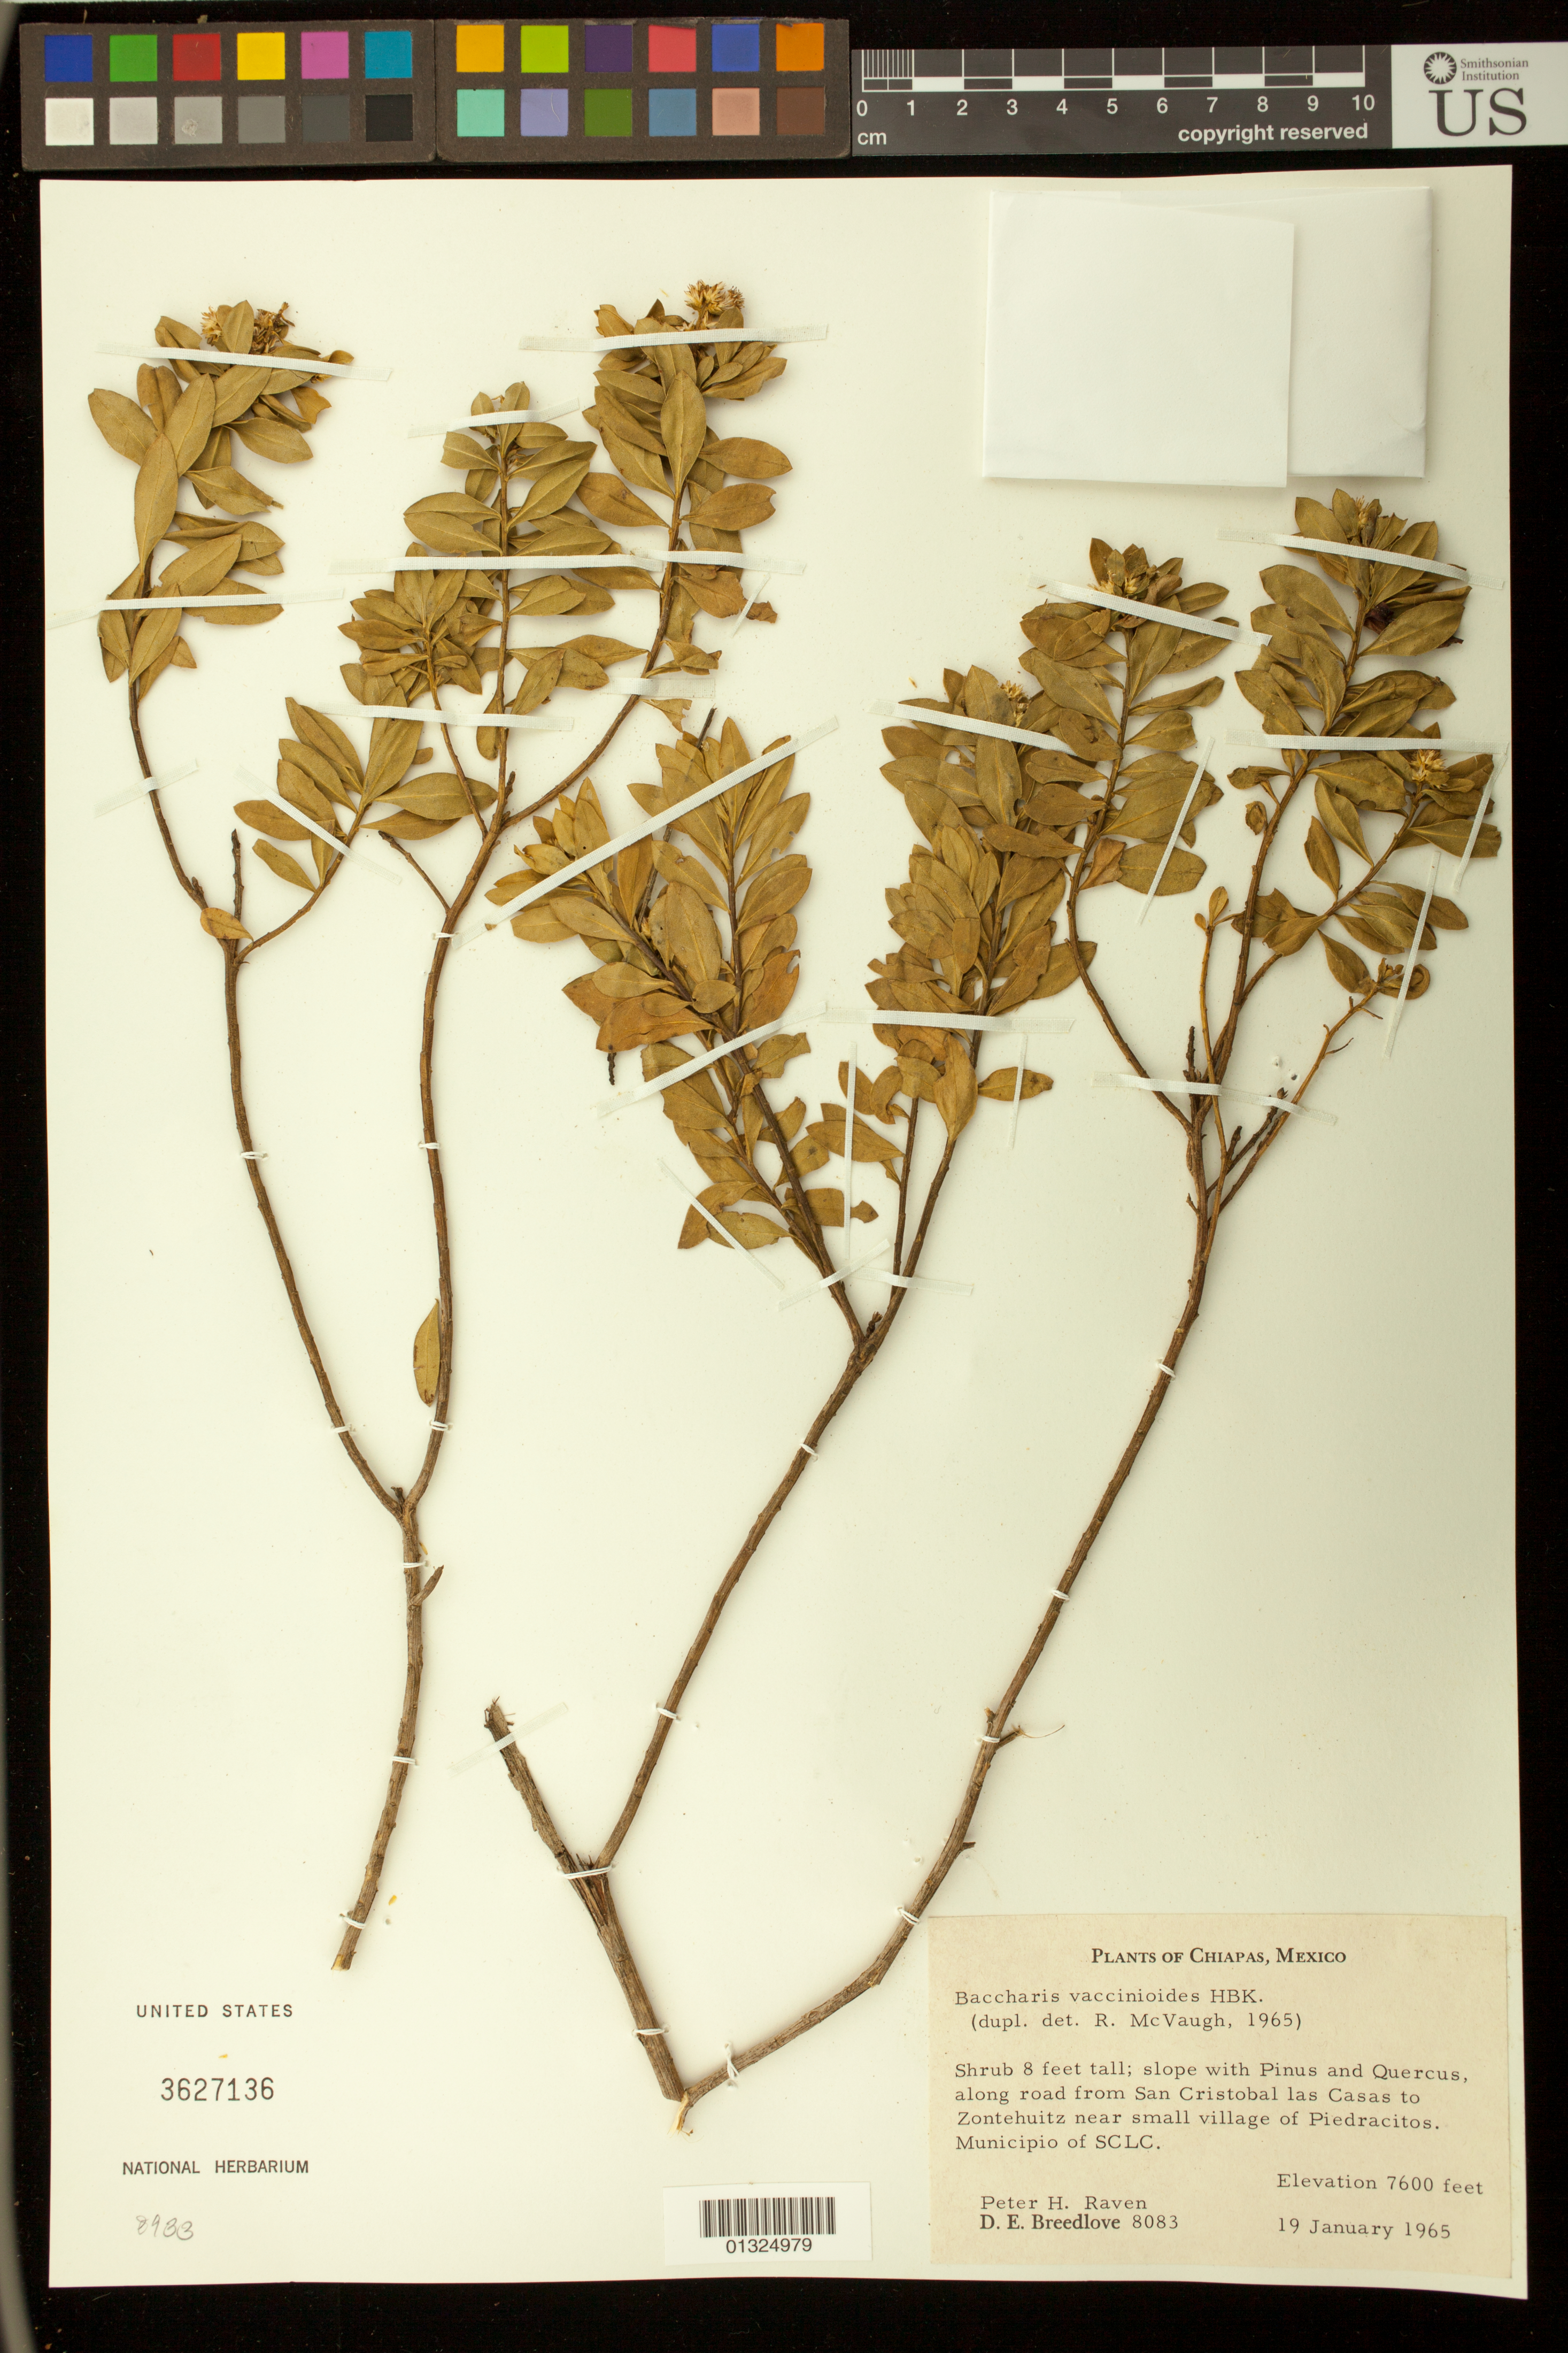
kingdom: Plantae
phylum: Tracheophyta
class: Magnoliopsida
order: Asterales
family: Asteraceae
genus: Baccharis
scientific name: Baccharis vaccinioides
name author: Kunth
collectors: D. E. Breedlove & P. H. Raven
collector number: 8083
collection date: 1965-01-19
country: Mexico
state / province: Chiapas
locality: along road from San Cristobal las Casas to Zontehuitz near small village of Piedracitos. Municipio of San Cristobal las Casas.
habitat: Along slope with Pinus and Quercus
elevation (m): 2316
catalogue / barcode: US 3627136